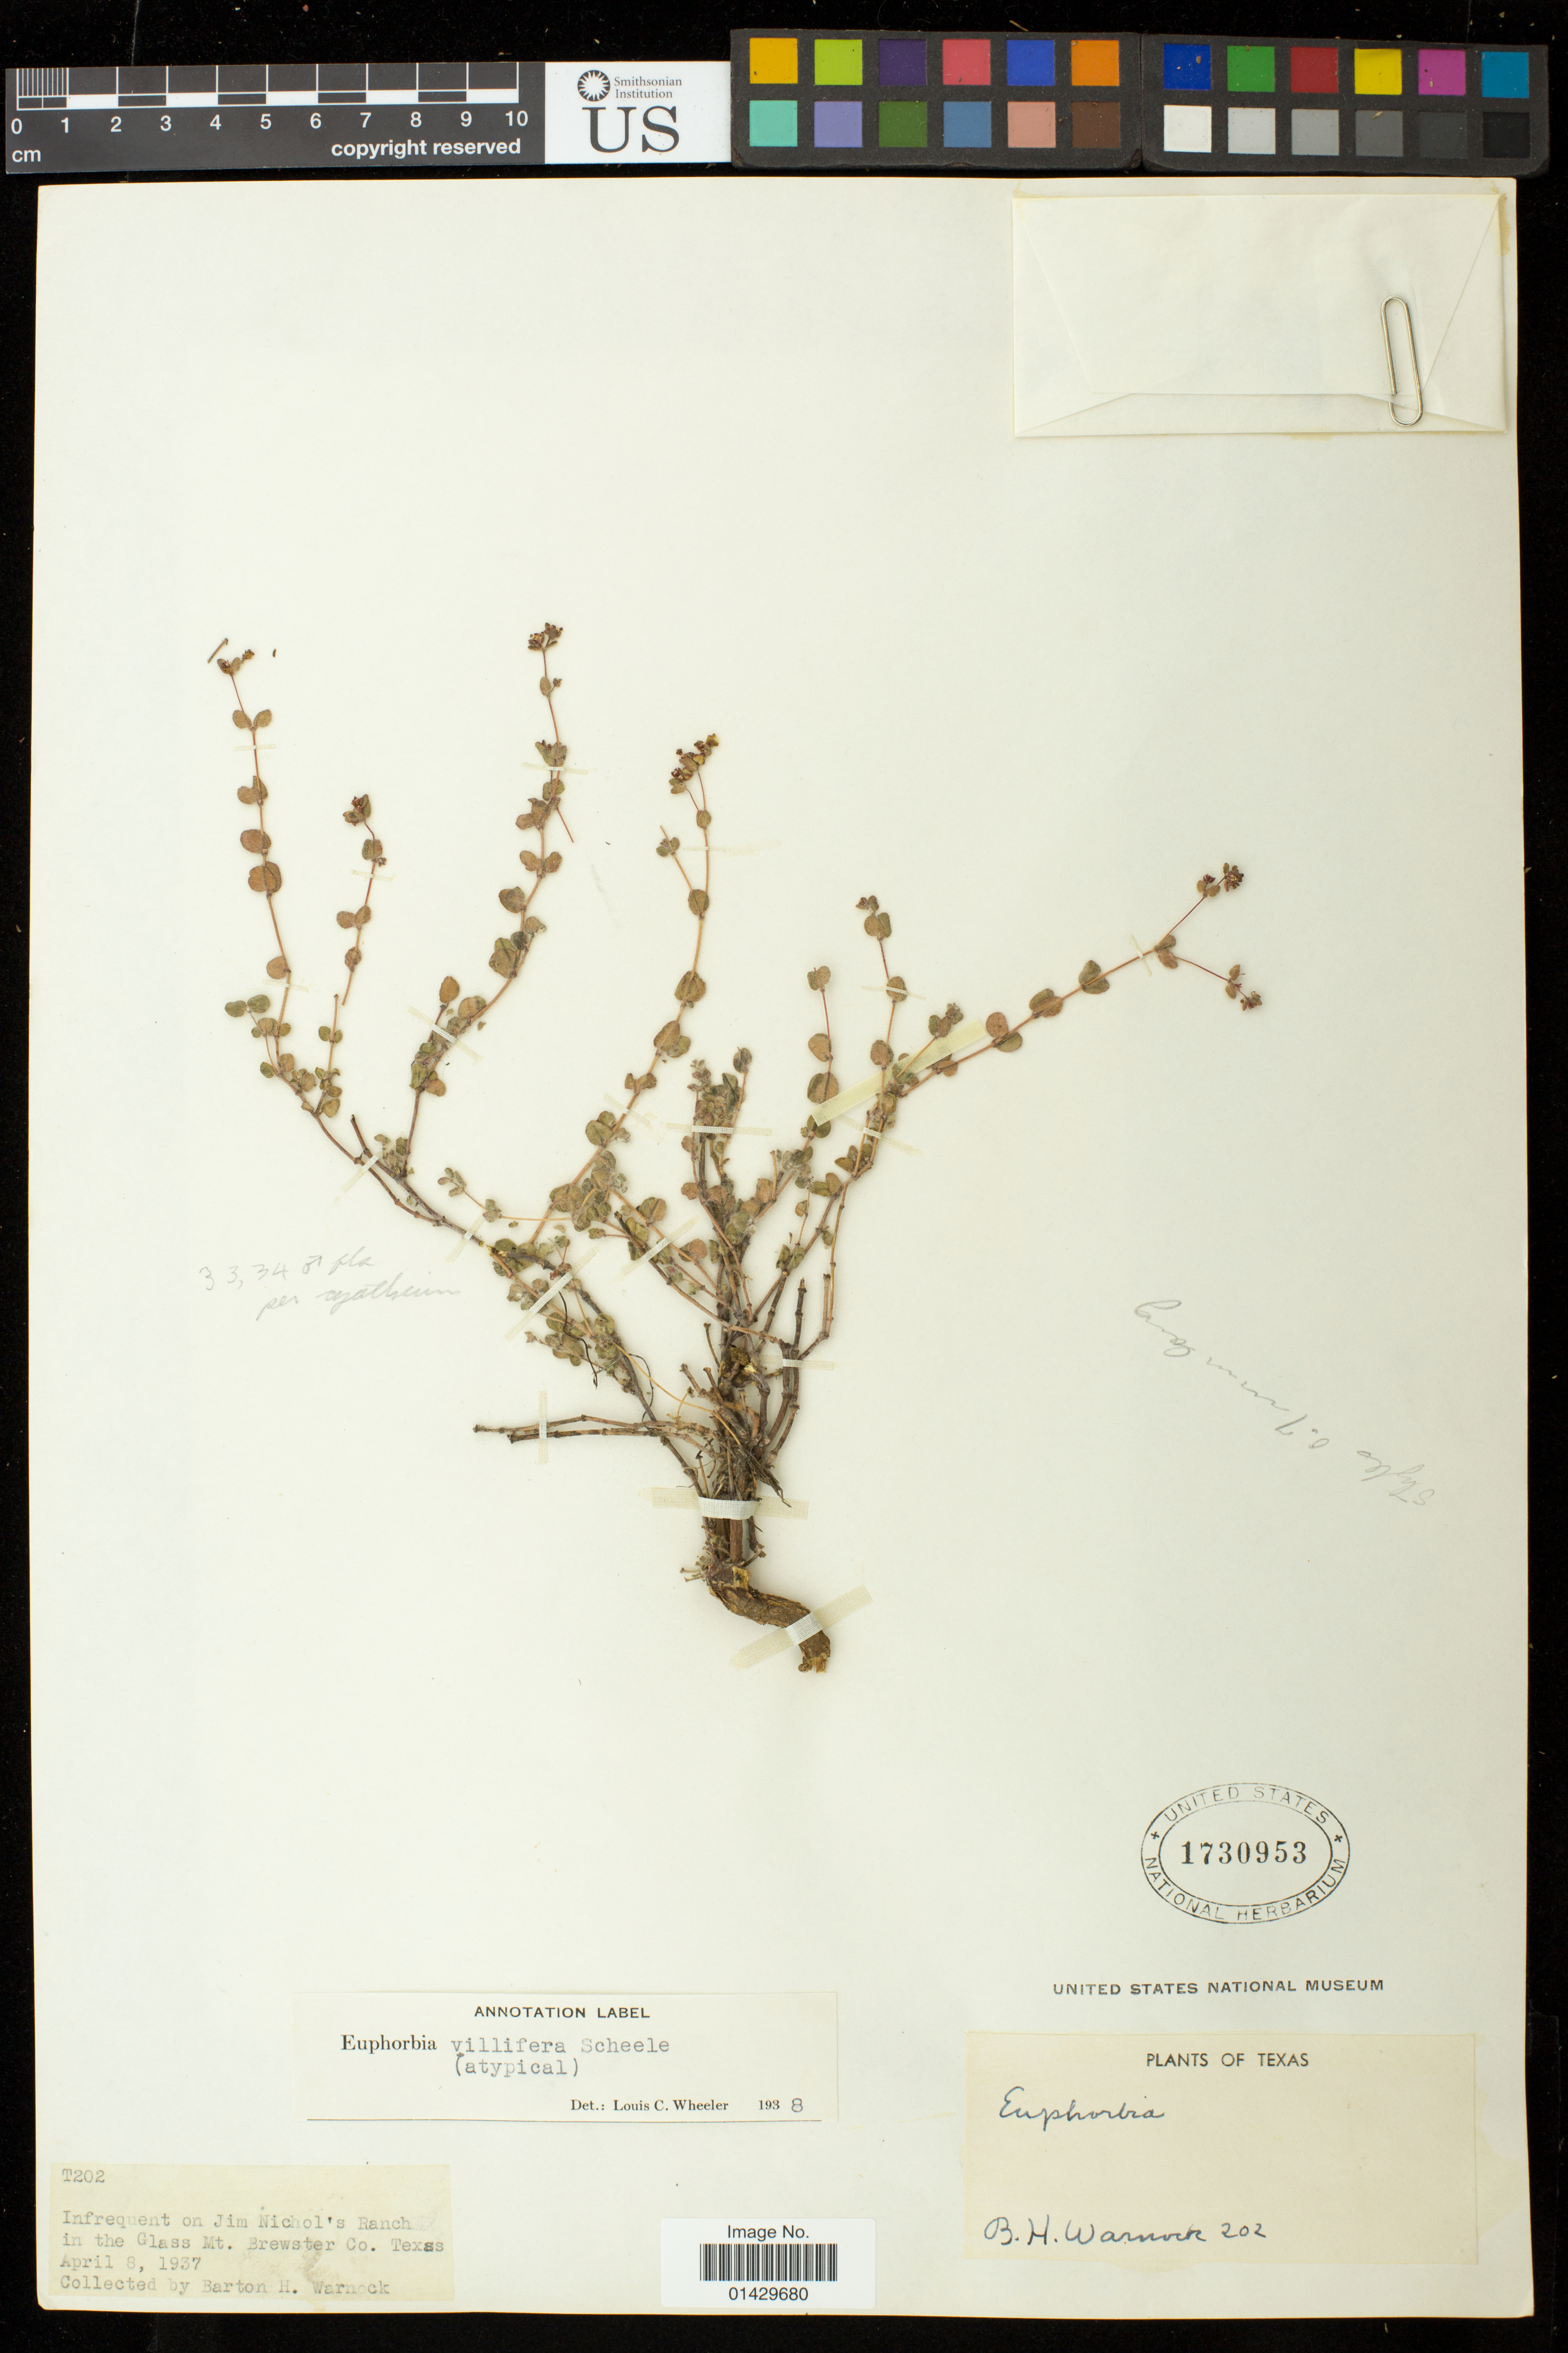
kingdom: Plantae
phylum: Tracheophyta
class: Magnoliopsida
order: Malpighiales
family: Euphorbiaceae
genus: Euphorbia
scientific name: Euphorbia villifera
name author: Scheele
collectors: B. H. Warnock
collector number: T202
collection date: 1937-04-08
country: United States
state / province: Texas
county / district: Brewster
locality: Infrequent on Jim Nichol's Ranch in the Glass Mt.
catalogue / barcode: US 1730953